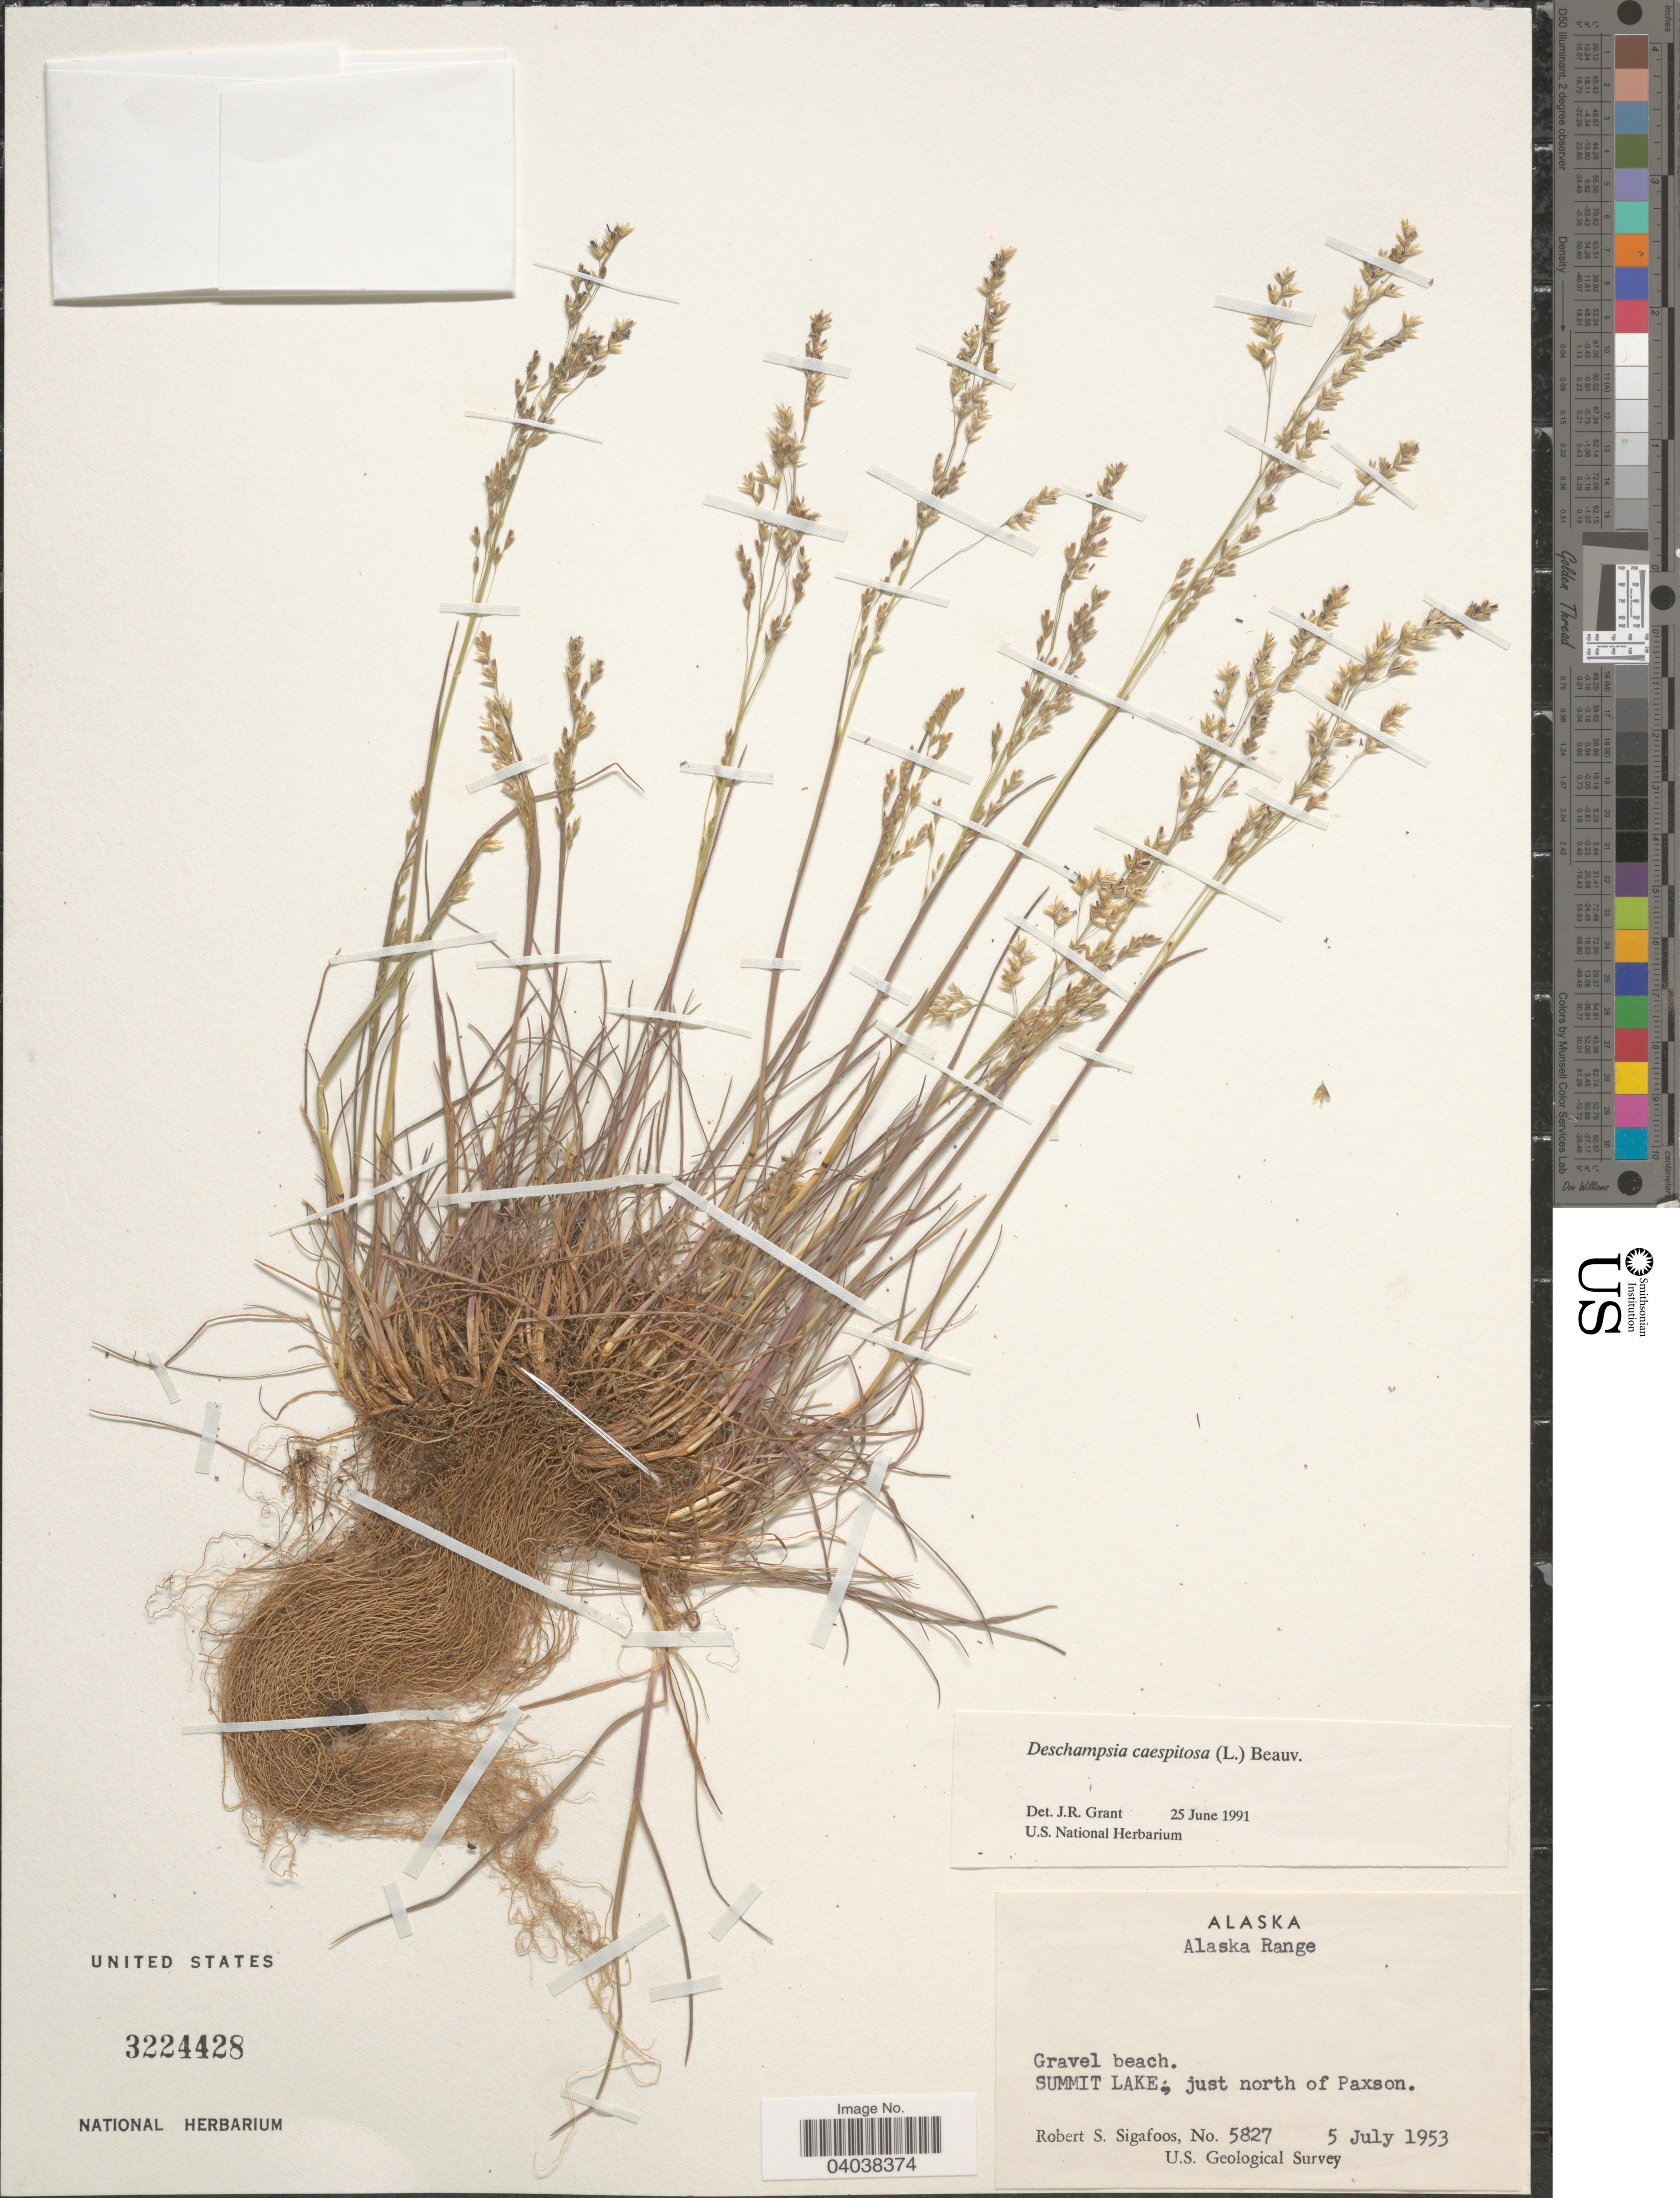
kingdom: Plantae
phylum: Tracheophyta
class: Liliopsida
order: Poales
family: Poaceae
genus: Deschampsia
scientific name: Deschampsia cespitosa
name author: (L.) P. Beauv.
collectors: R. Sigafoos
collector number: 5827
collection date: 1953-07-05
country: United States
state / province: Alaska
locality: Alaska Range. Summit Lake, just north of Paxson.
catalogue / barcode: US 3224428